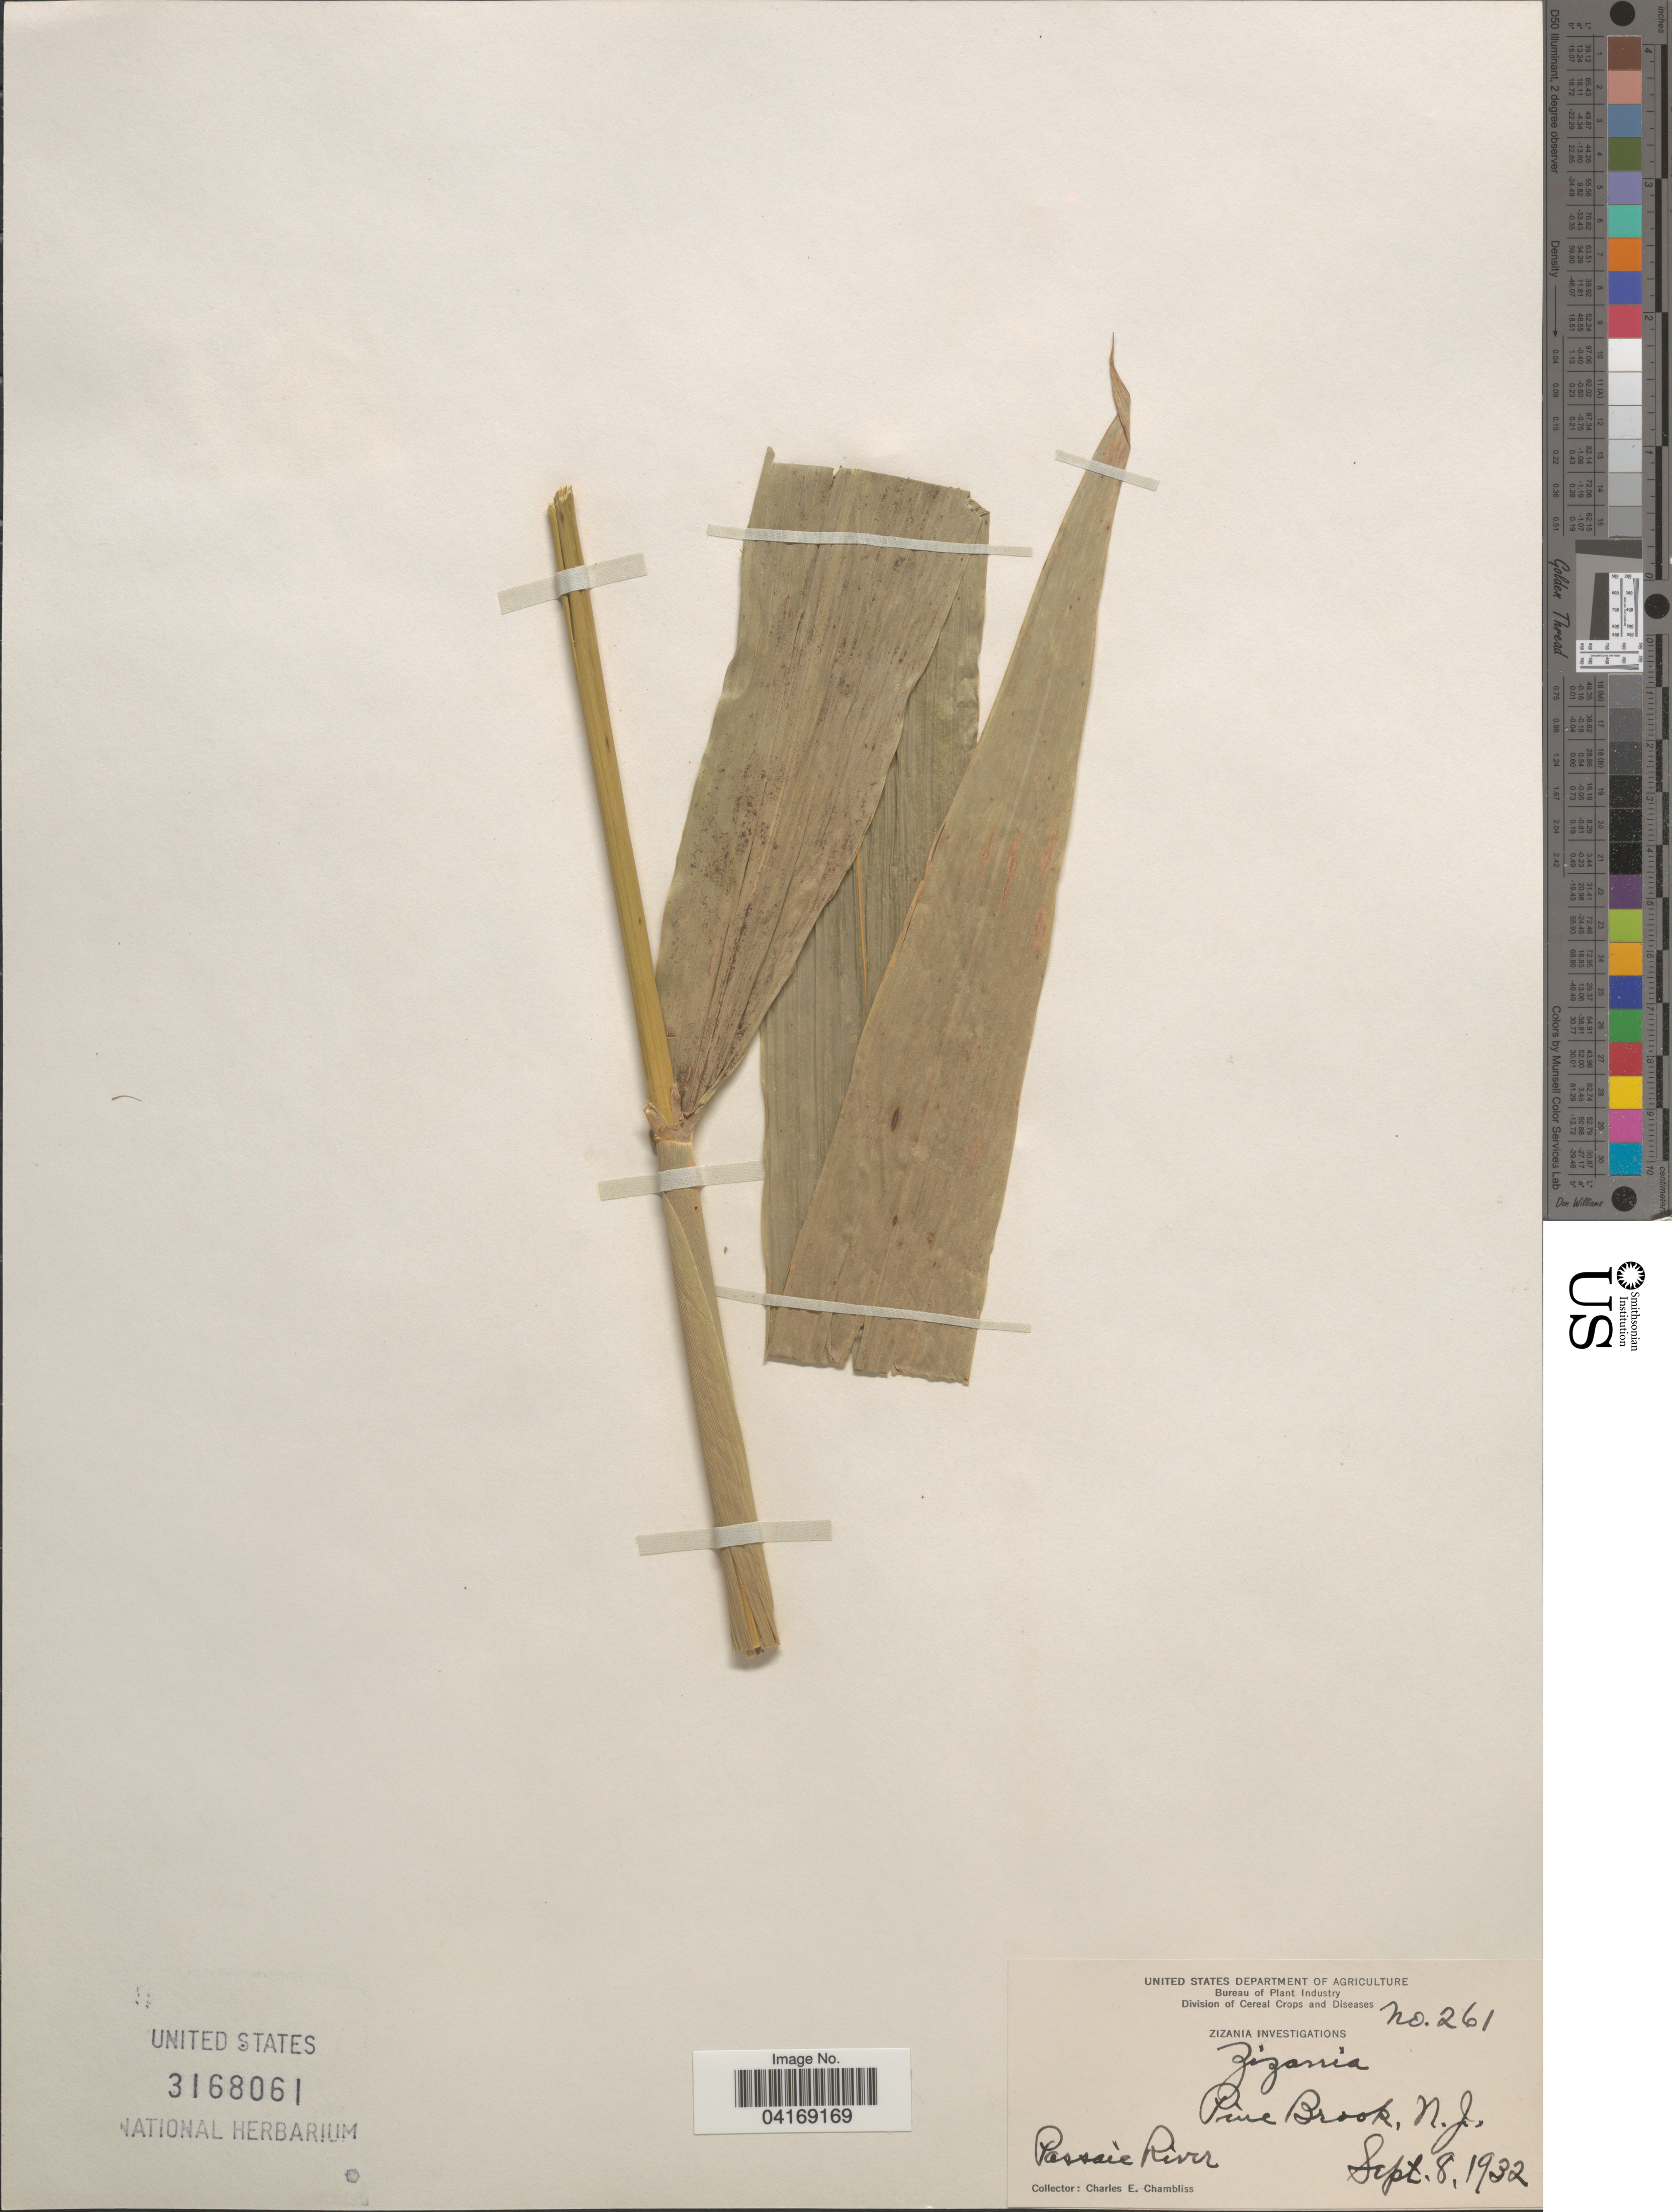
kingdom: Plantae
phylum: Tracheophyta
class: Liliopsida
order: Poales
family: Poaceae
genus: Zizania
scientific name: Zizania sp.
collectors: C. Chambliss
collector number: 261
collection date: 1932-09-08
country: United States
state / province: New Jersey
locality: Pine Brook. Passaic River.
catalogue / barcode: US 3168061